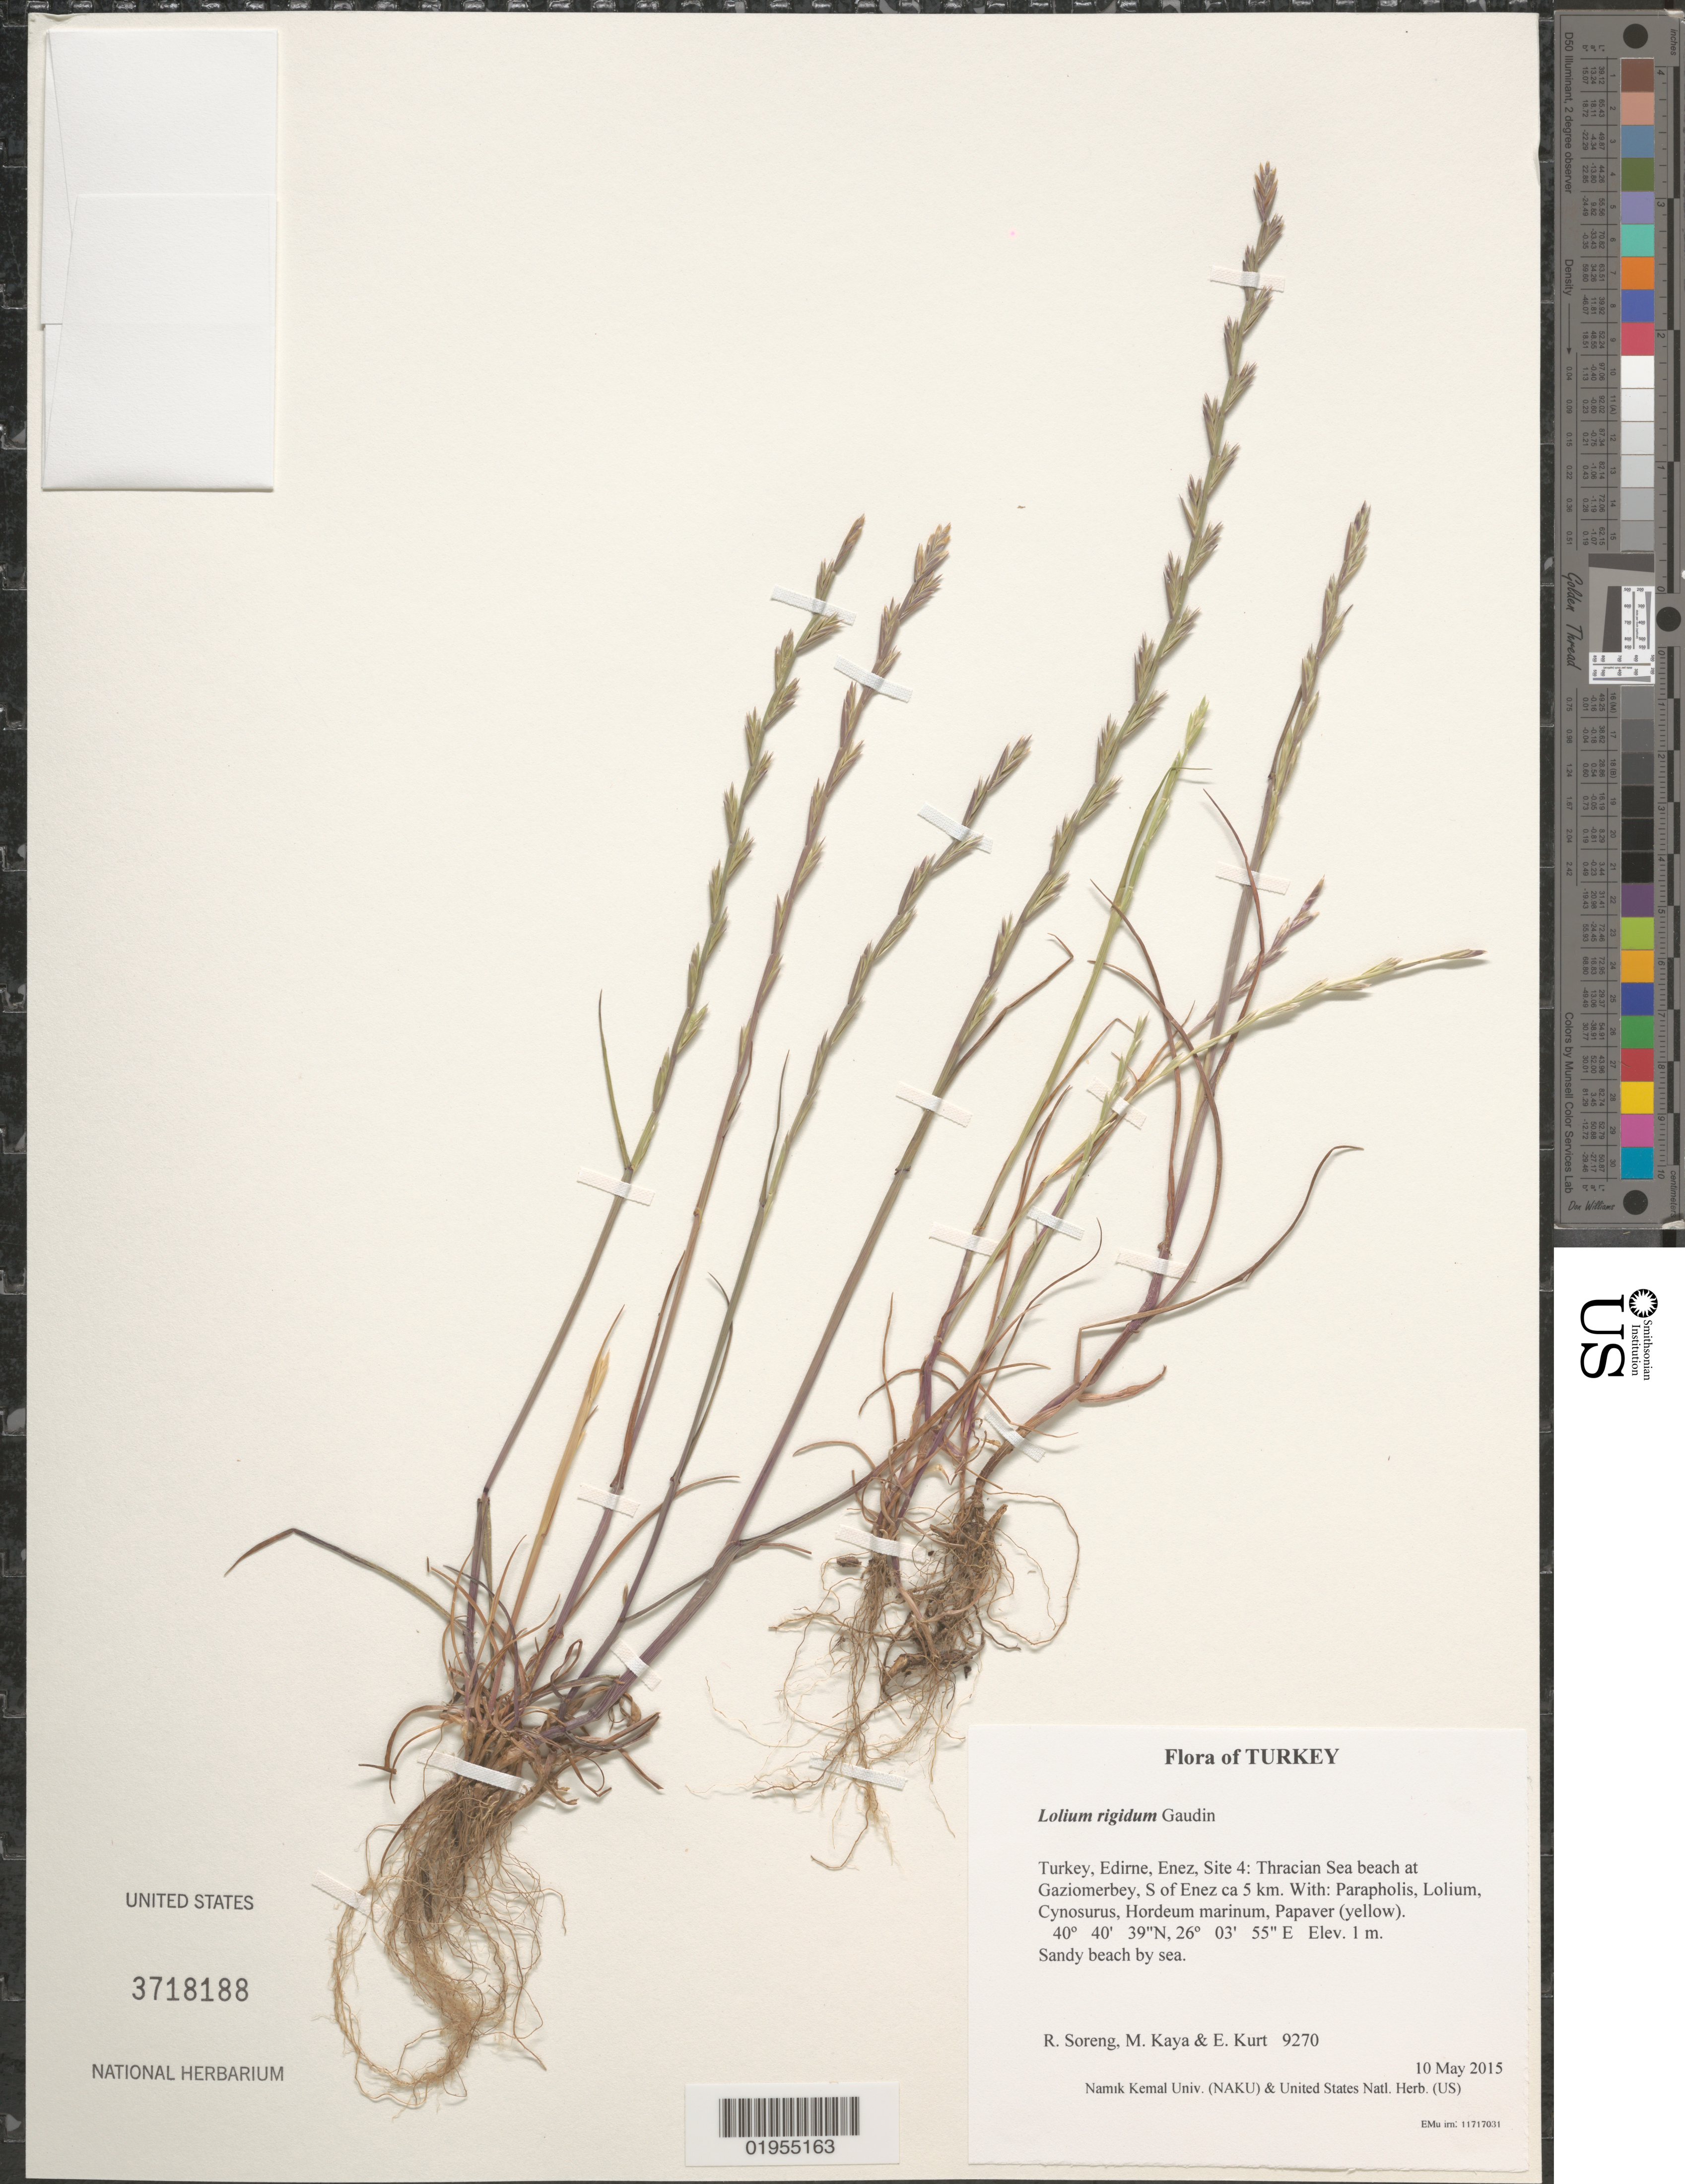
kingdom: Plantae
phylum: Tracheophyta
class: Liliopsida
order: Poales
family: Poaceae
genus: Lolium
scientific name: Lolium rigidum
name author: Gaudin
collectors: R. J. Soreng, M. Kaya & E. Kurt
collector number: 9270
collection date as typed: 2015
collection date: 2015-05-10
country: Turkey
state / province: Edirne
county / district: Enez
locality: Site 4: Thracian Sea beach at Gaziomerbey, S of Enez ca 5 km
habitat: Sandy beach by sea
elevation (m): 1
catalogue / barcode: US 3718188